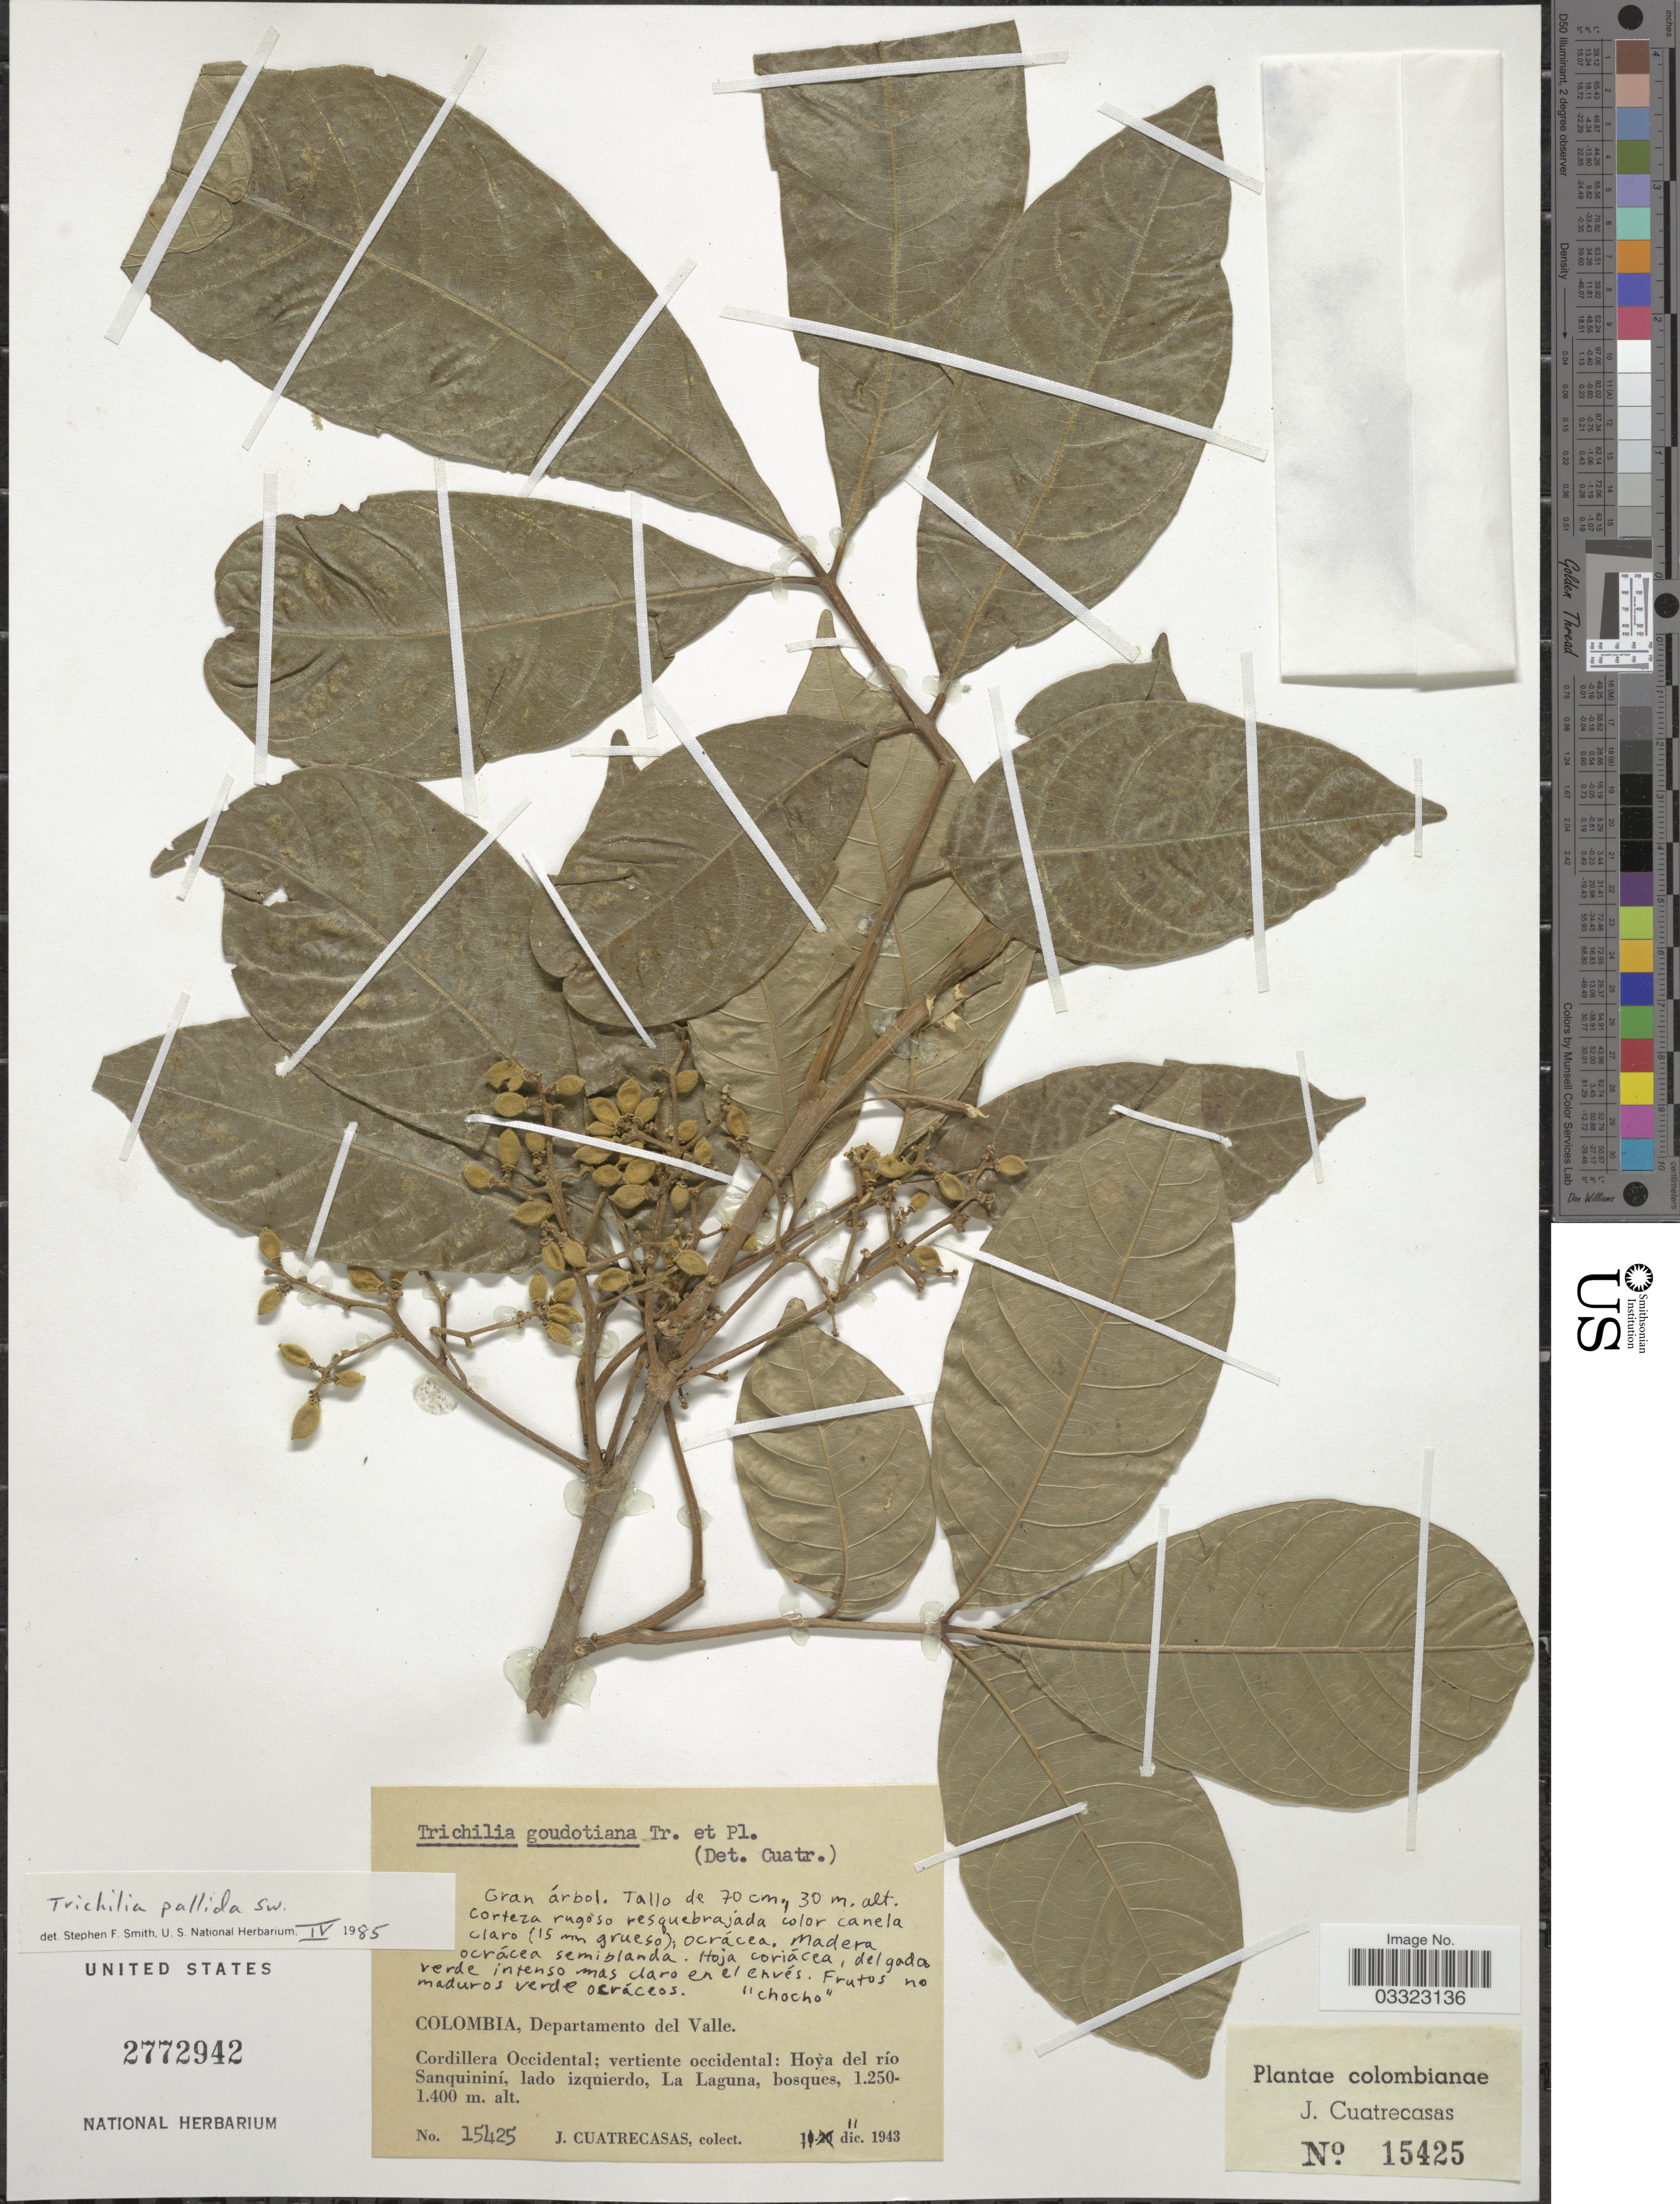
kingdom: Plantae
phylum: Tracheophyta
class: Magnoliopsida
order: Sapindales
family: Meliaceae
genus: Trichilia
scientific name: Trichilia pallida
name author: Sw.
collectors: J. Cuatrecasas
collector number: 15425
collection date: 1943-12-11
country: Colombia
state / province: Valle del Cauca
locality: Departmanto del Valle. Cordillera Occidental; vertiente occidental: Hoya del río Sanquininí, lado izquierdo, la Laguna.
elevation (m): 1250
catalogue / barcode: US 2772942